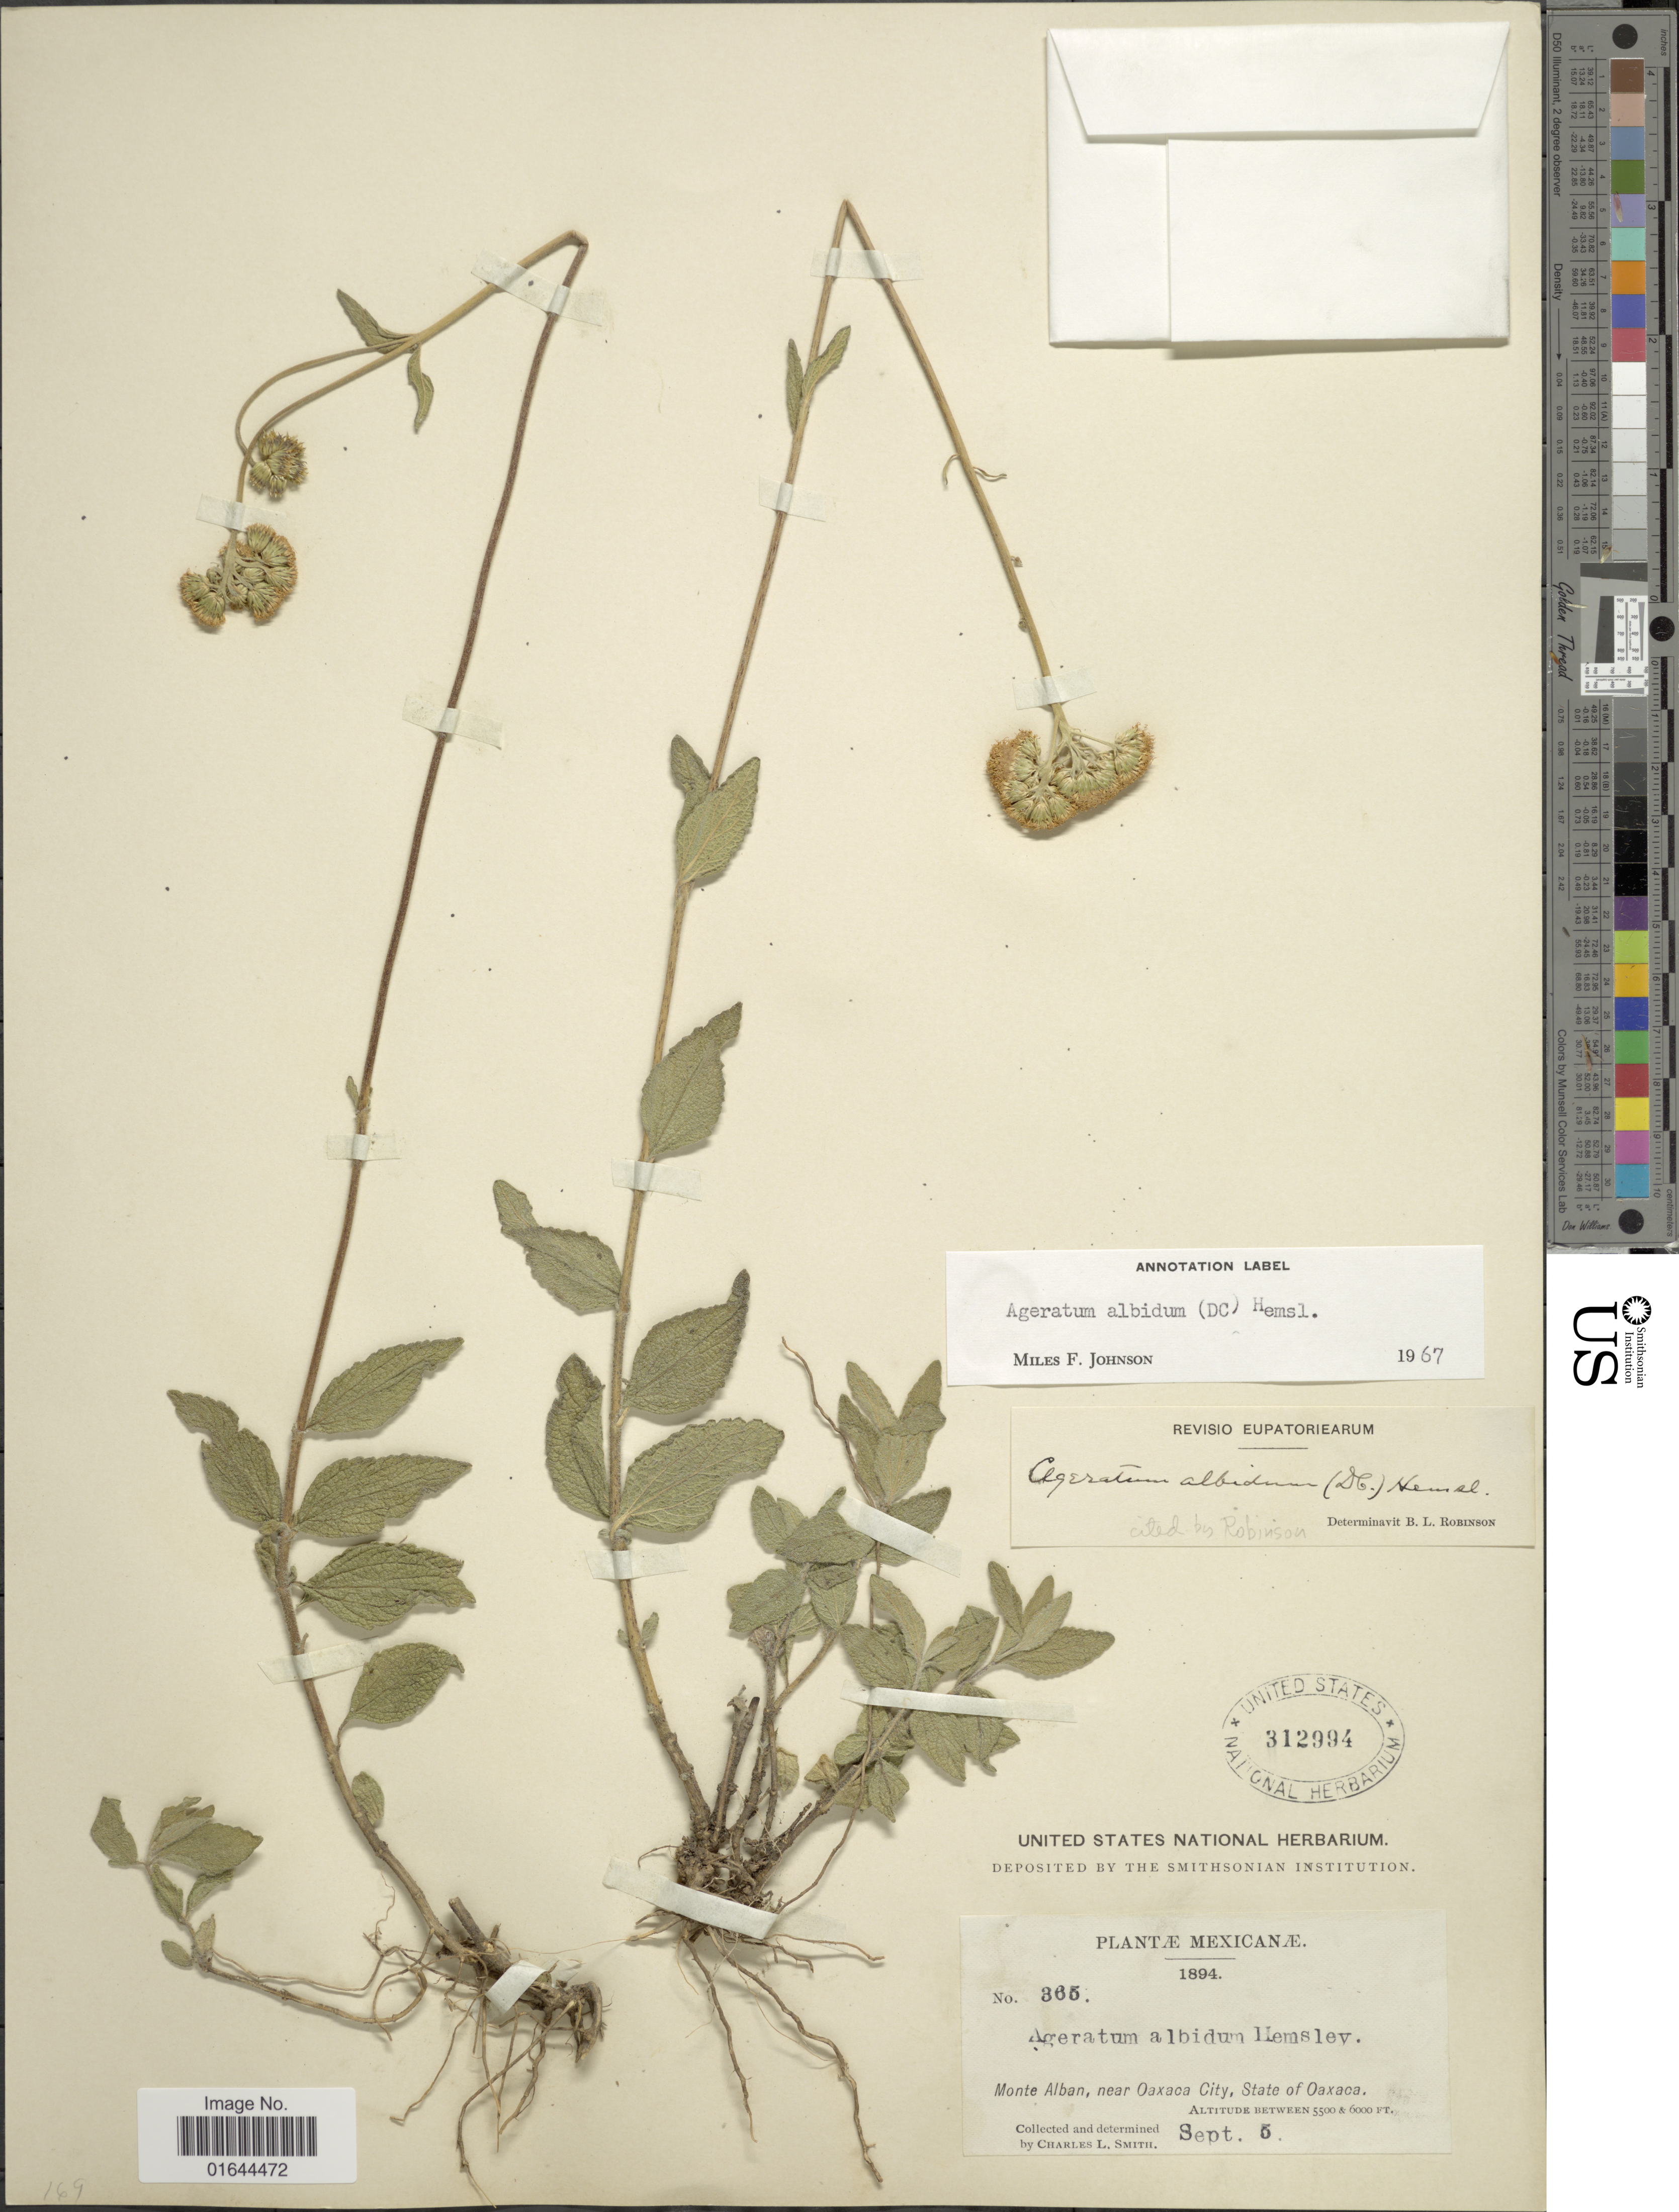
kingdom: Plantae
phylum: Tracheophyta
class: Magnoliopsida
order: Asterales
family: Asteraceae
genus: Ageratum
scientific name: Ageratum albidum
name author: (DC.) Hemsl.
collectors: C. L. Smith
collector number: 365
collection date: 1894-09-05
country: Mexico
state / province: Oaxaca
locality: Monte Alban, near Oaxaca City, State of Oaxaca.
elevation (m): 1676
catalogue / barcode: US 312994